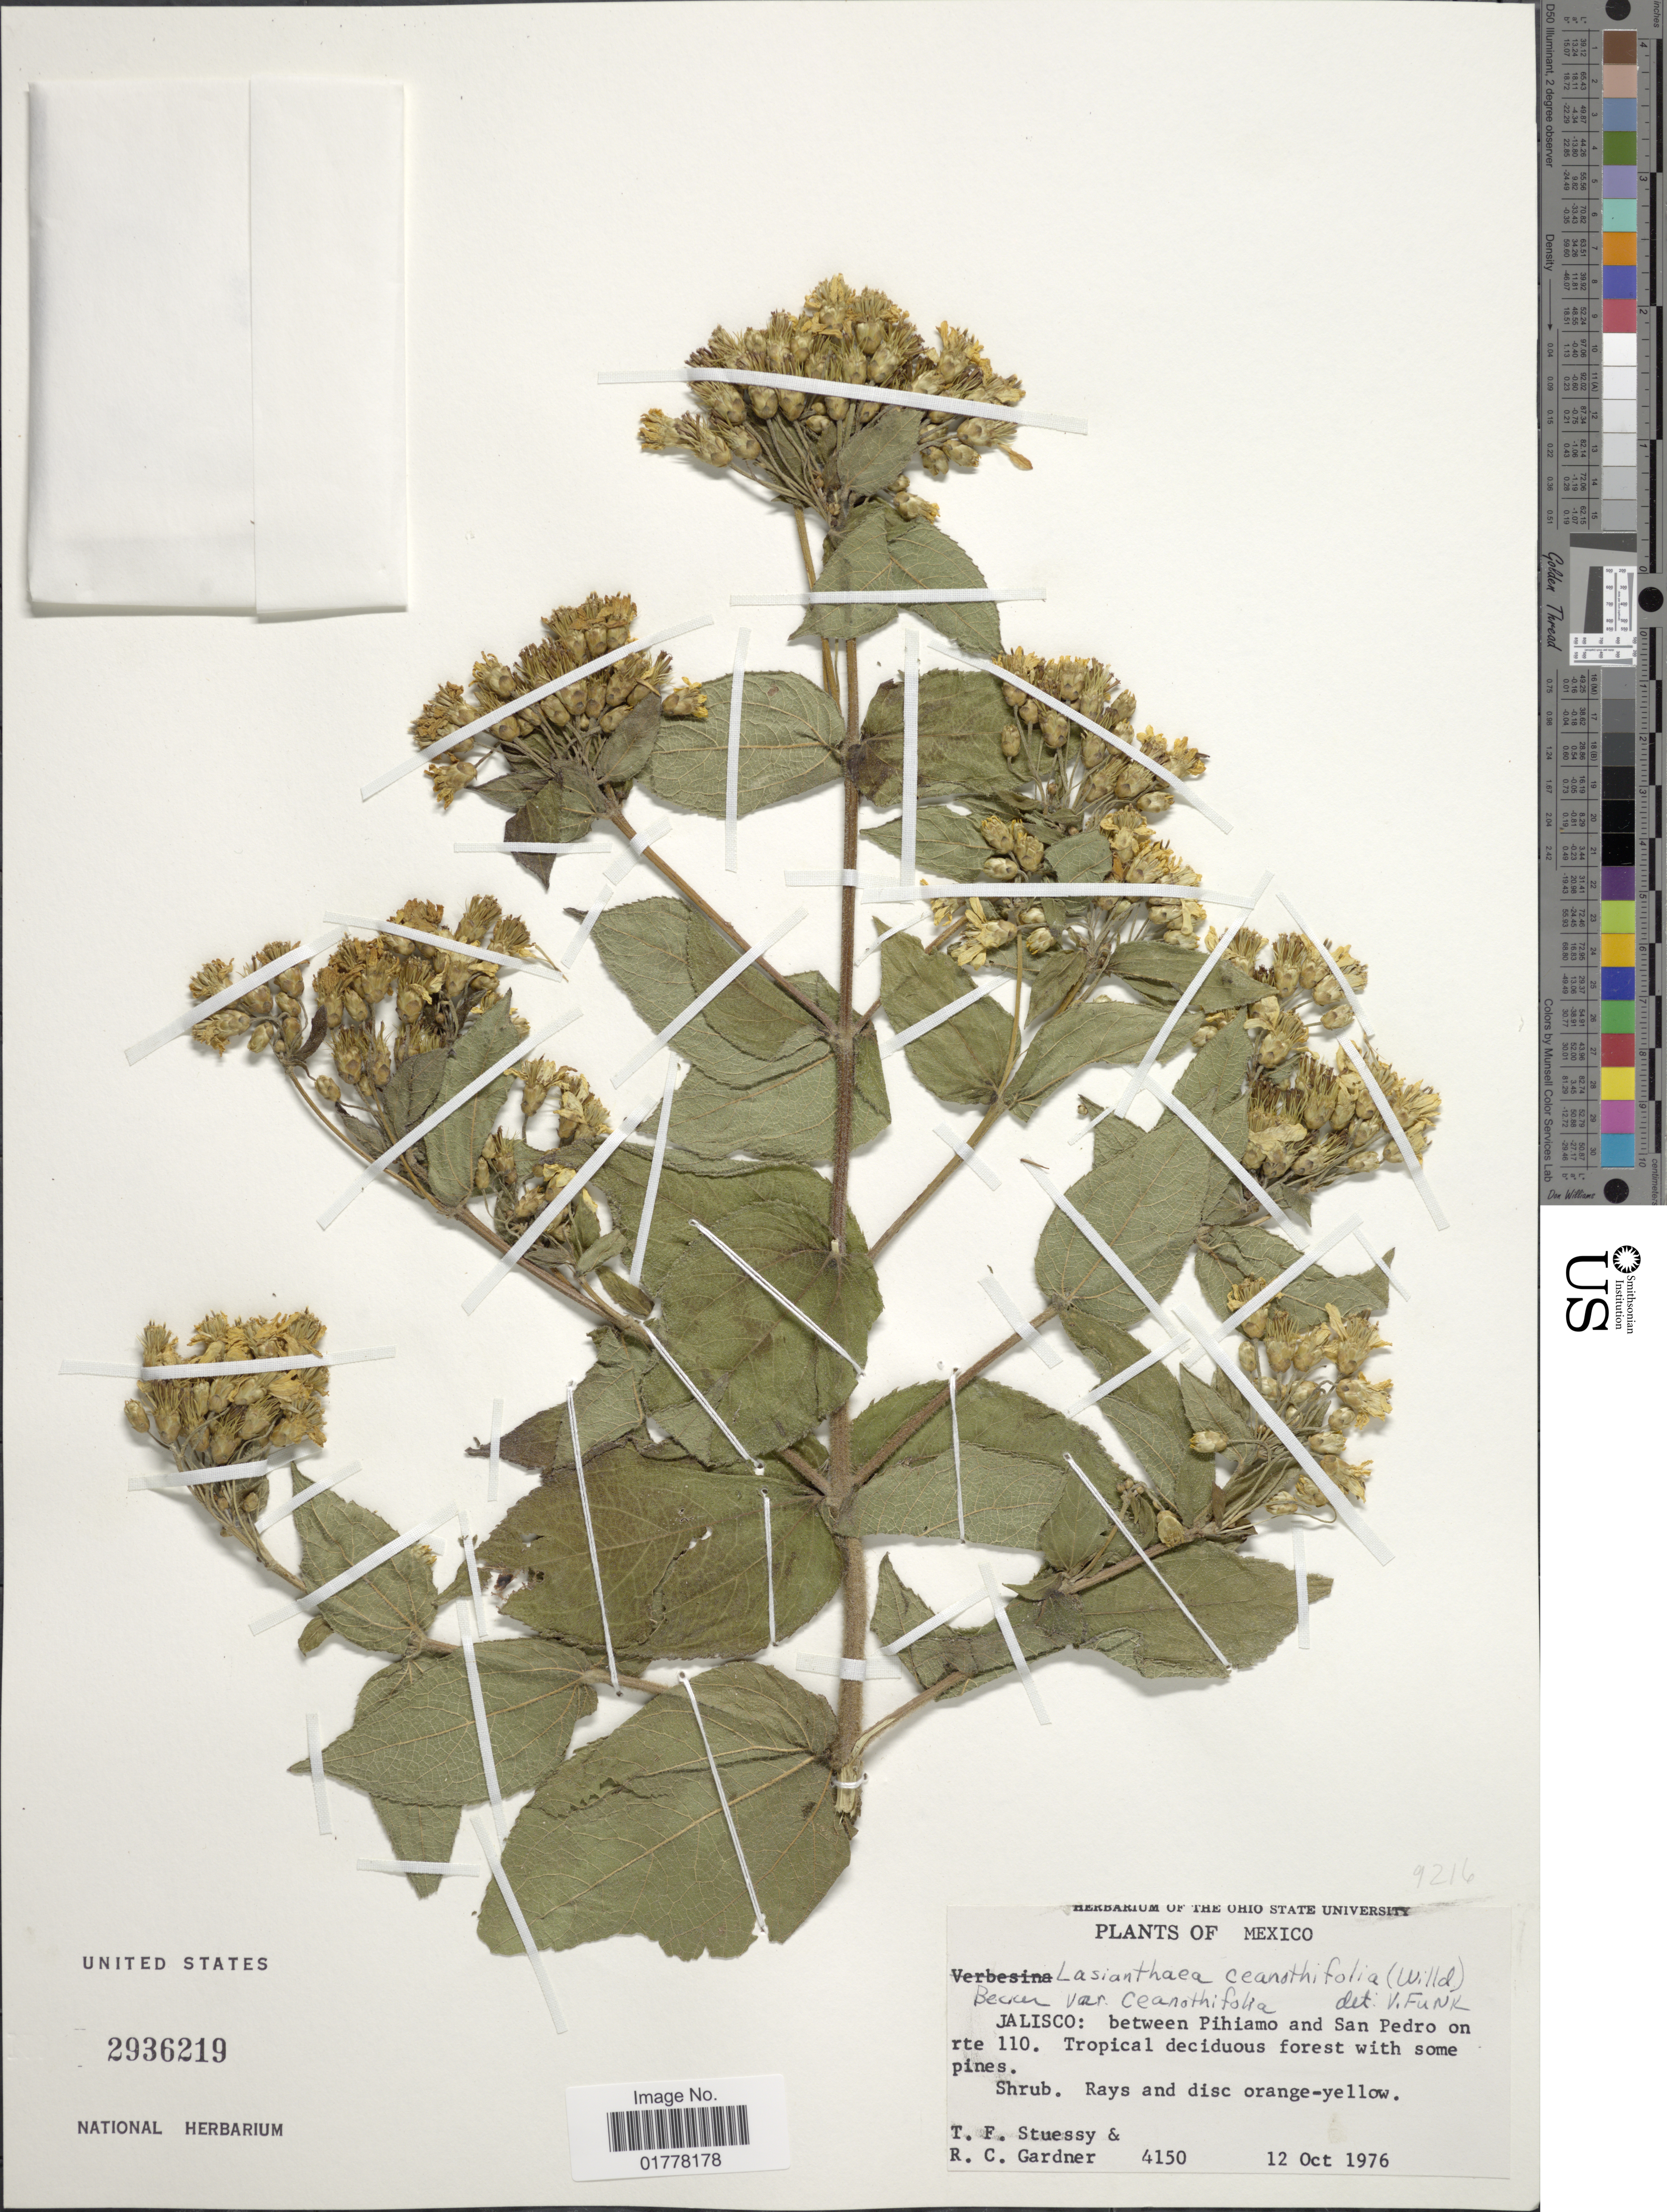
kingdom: Plantae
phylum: Tracheophyta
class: Magnoliopsida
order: Asterales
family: Asteraceae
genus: Lasianthaea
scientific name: Lasianthaea ceanothifolia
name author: (Willd.) K.M. Becker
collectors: T. Stuessy & R. C. Gardner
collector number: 4150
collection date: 1976-10-12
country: Mexico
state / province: Jalisco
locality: Jalisco: between Pihiamo and San Pedro on rte 110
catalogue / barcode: US 2936219